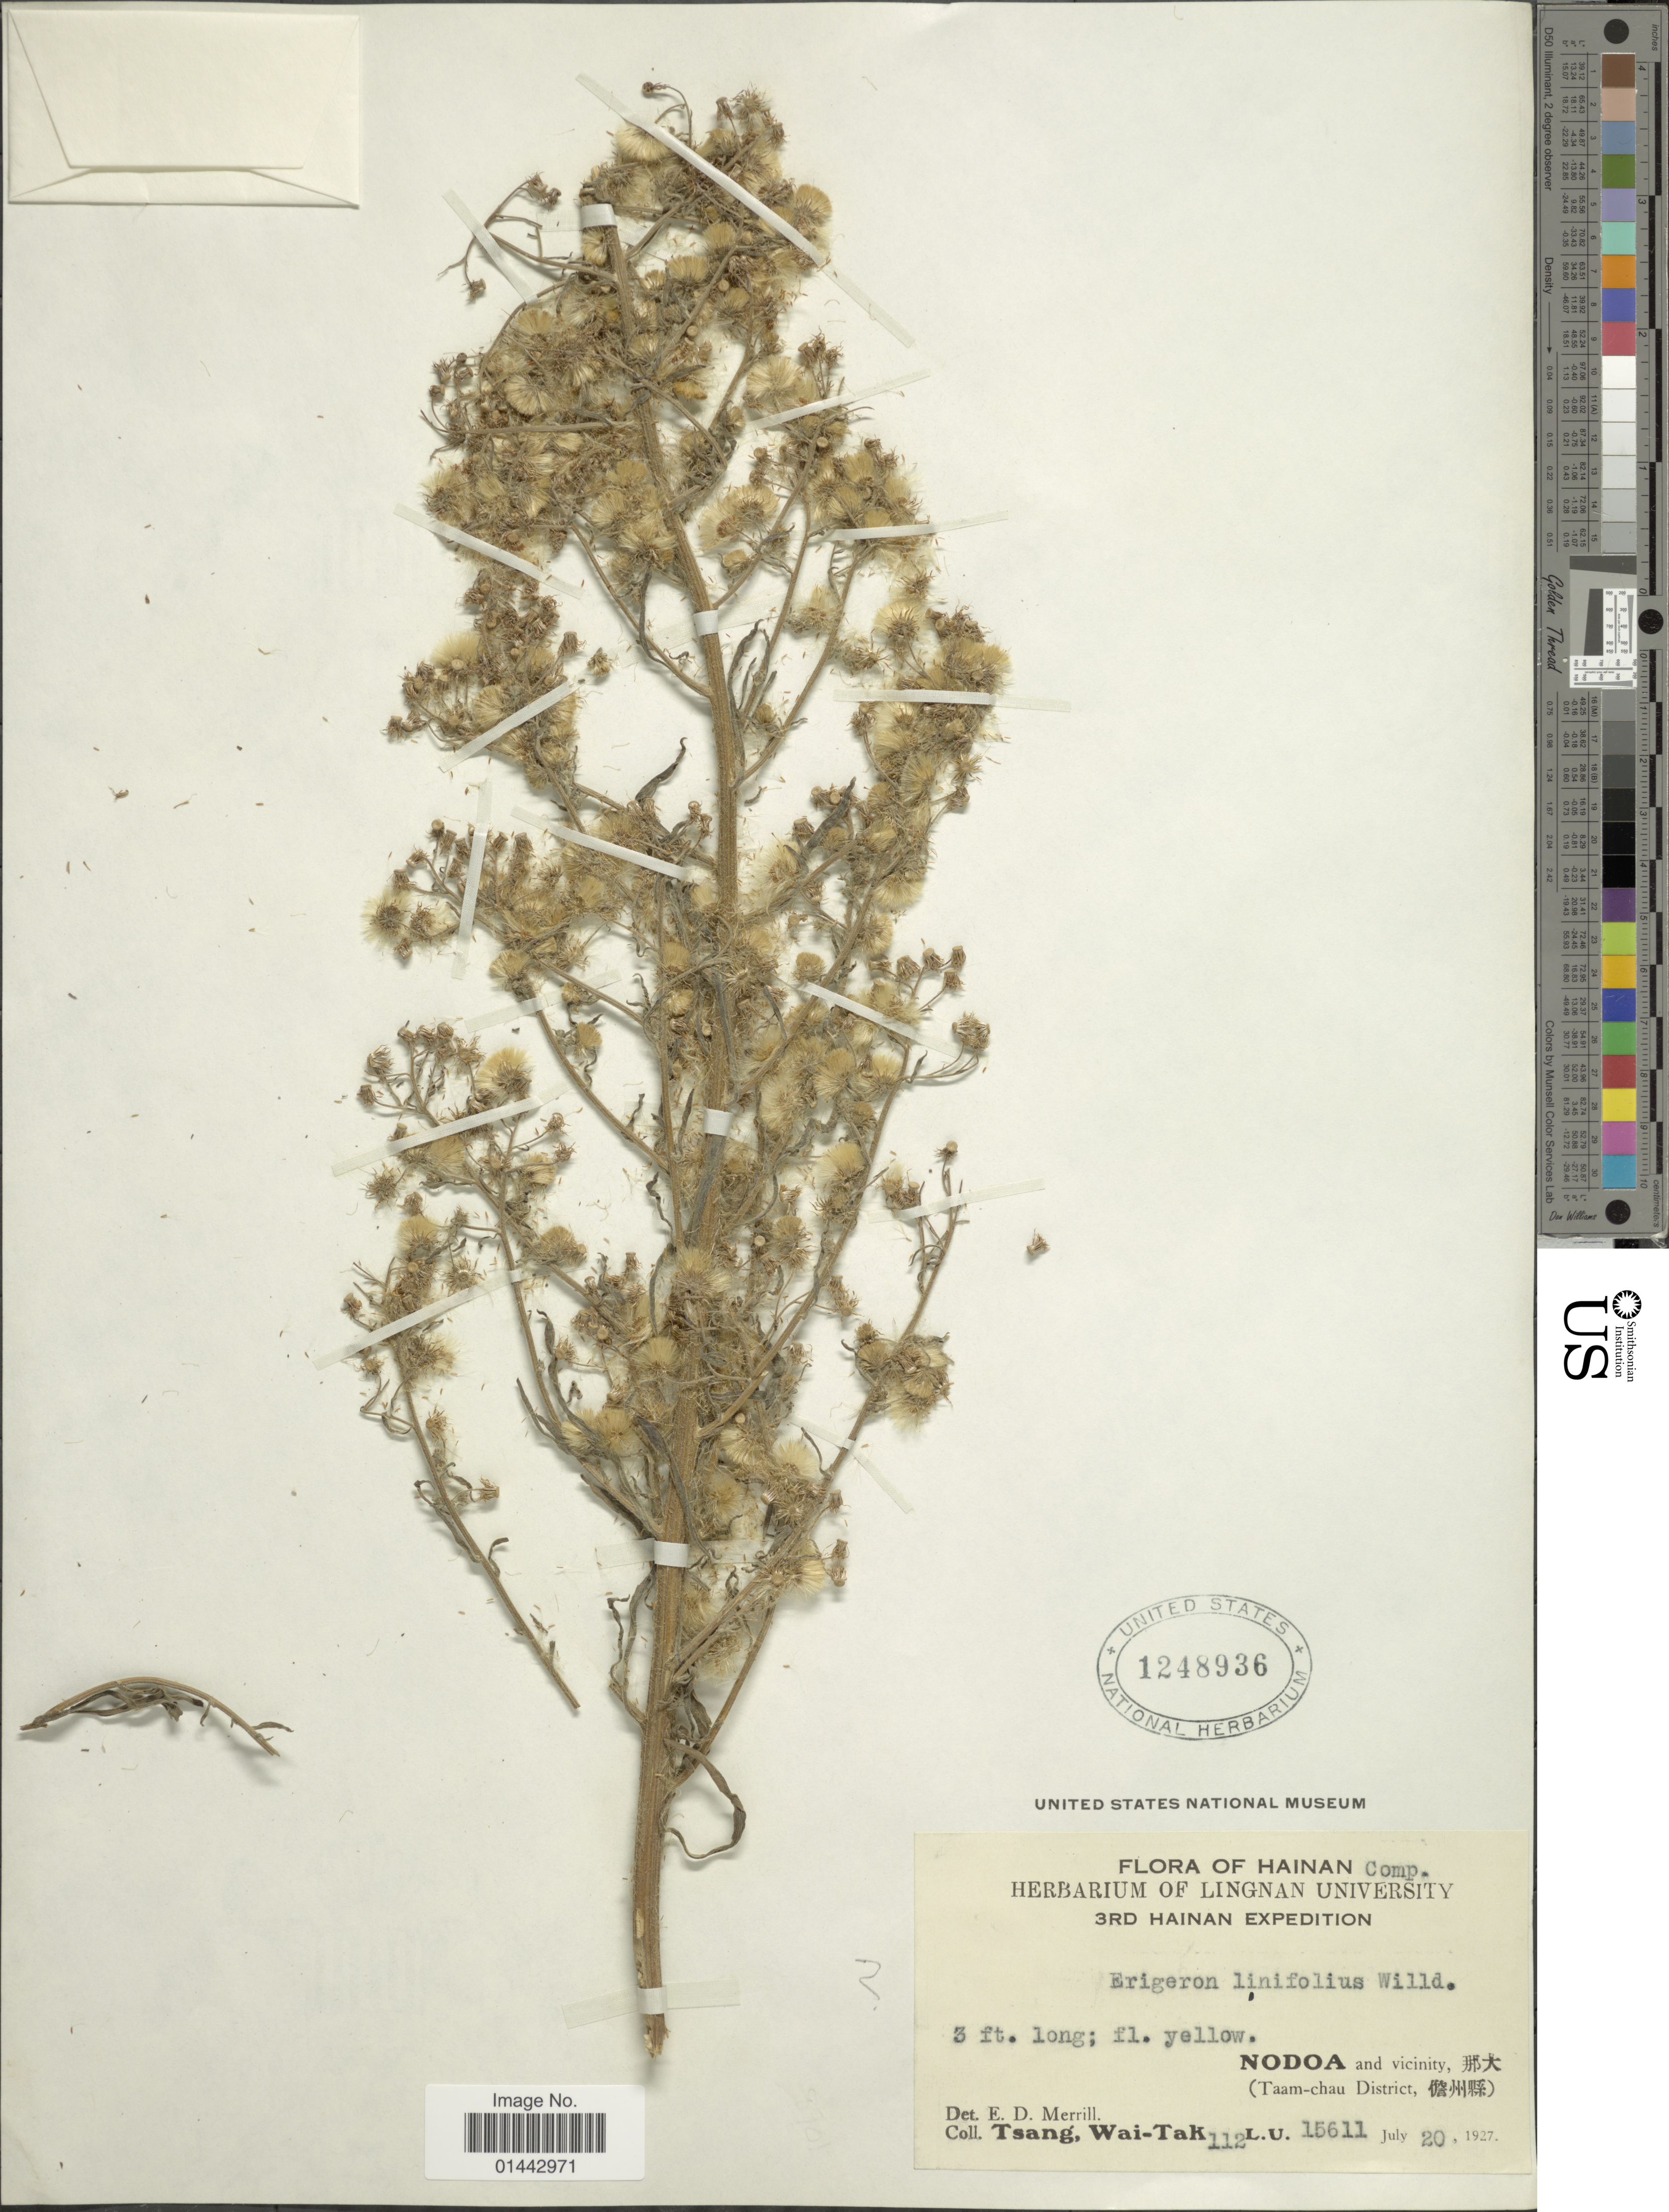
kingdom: Plantae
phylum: Tracheophyta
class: Magnoliopsida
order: Asterales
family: Asteraceae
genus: Erigeron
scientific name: Erigeron bonariensis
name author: L.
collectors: W. T. Tsang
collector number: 112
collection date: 1927-07-20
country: China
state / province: Hainan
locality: Nodoa and vicinity (Taam-chau District).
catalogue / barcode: US 1248936